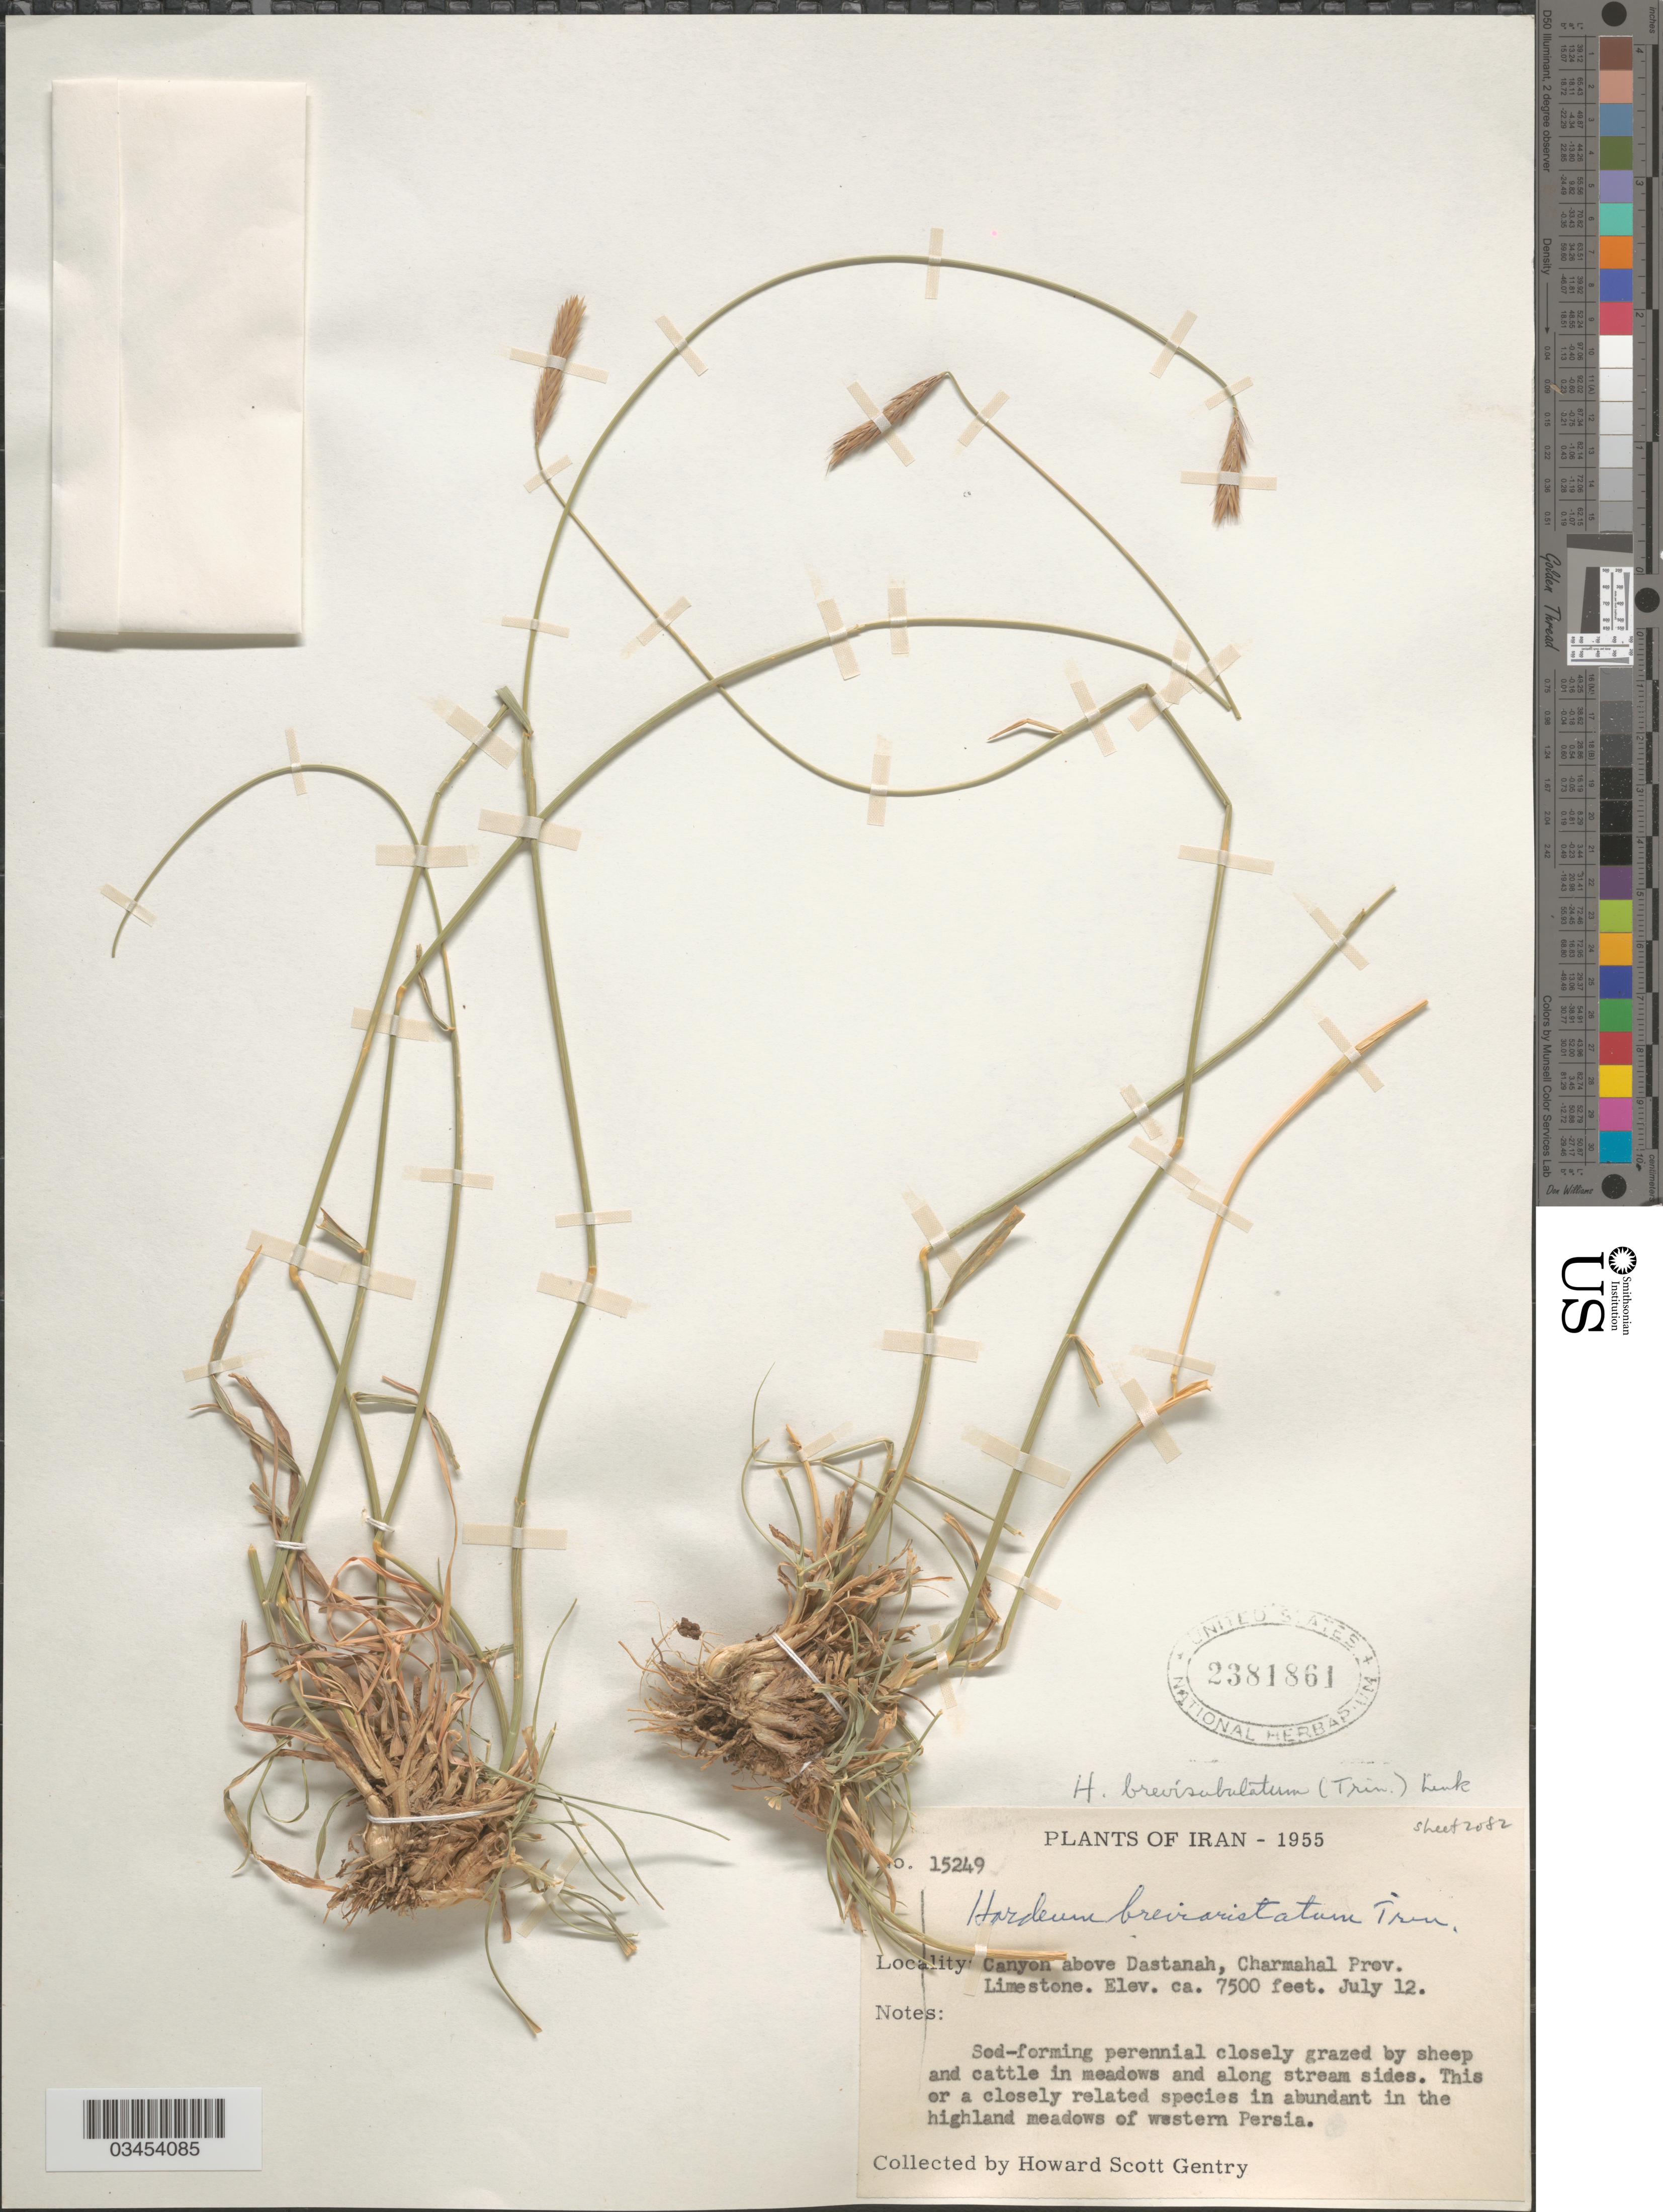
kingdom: Plantae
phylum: Tracheophyta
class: Liliopsida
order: Poales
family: Poaceae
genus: Hordeum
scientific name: Hordeum brevisubulatum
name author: (Trin.) Link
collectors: H. S. Gentry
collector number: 15249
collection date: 1955-07-12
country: Iran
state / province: Chahar Mahaal and Bakhtiari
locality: Canyon above Dastanah, Charmahal Prov. Limestone. In the highland meadows of western Persia [unsure placement].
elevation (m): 2286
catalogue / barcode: US 2381861